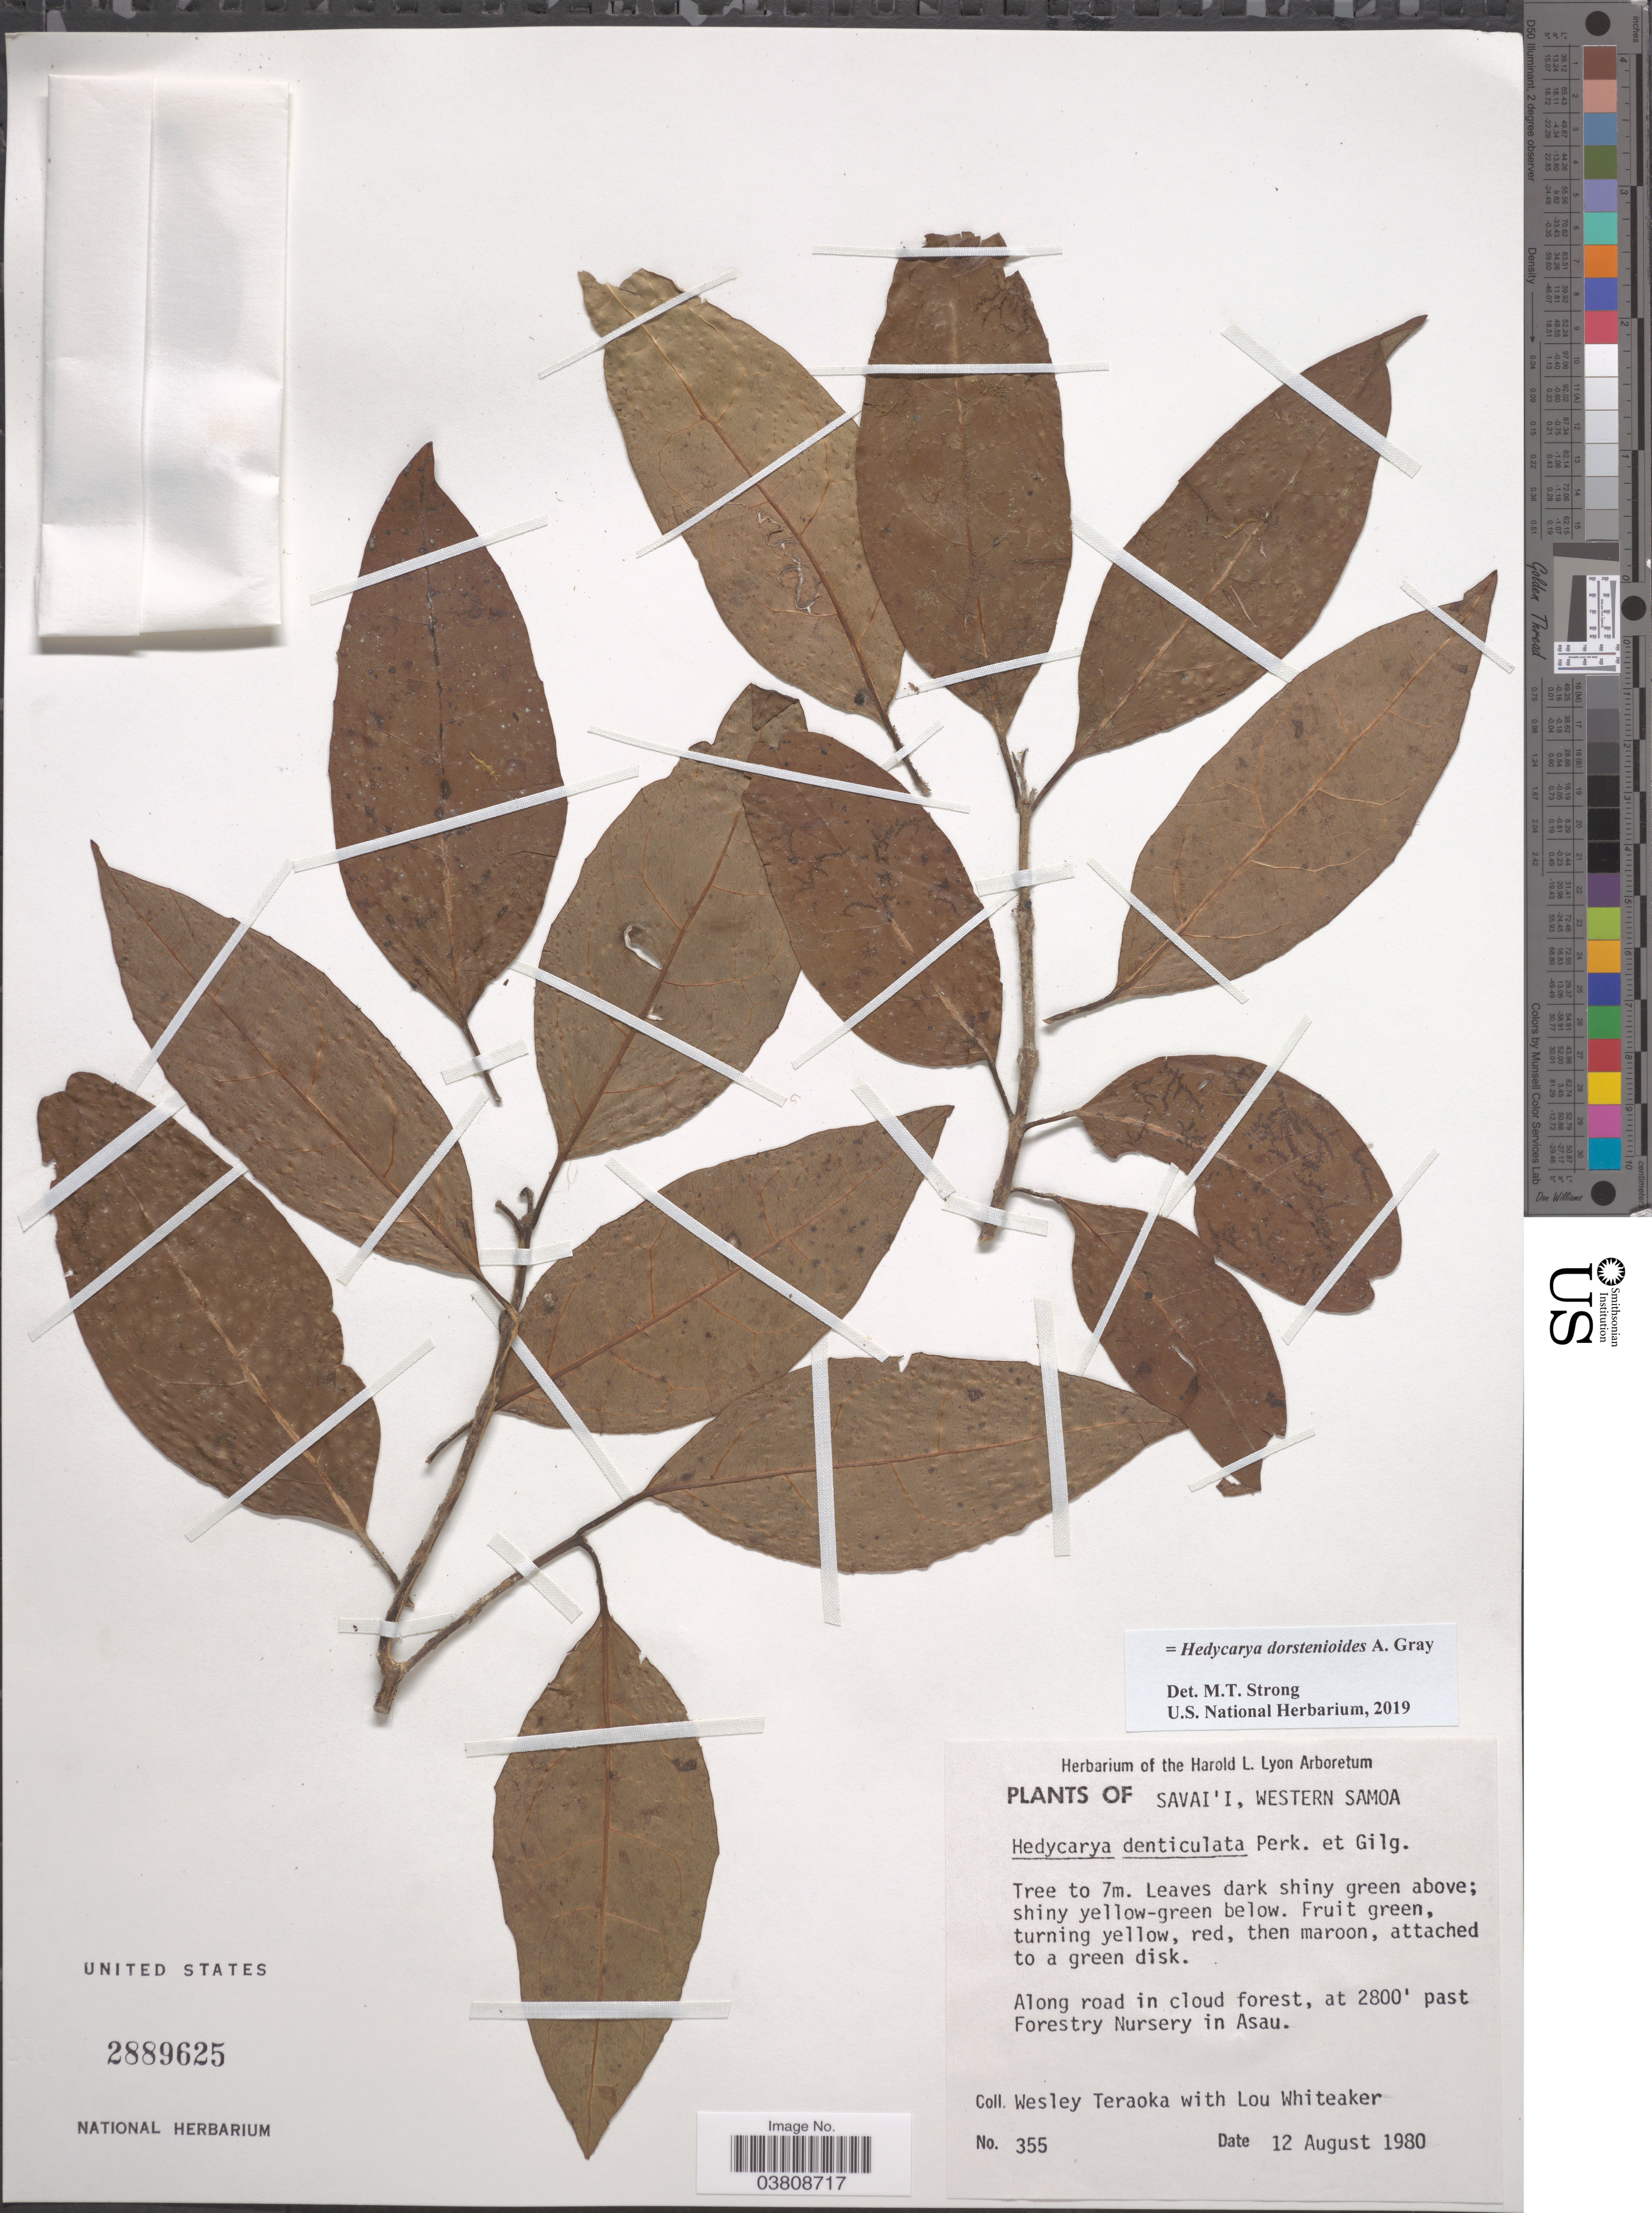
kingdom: Plantae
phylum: Tracheophyta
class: Magnoliopsida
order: Laurales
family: Monimiaceae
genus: Hedycarya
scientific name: Hedycarya dorstenioides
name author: A. Gray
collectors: W. Teraoka & L. Whiteaker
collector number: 355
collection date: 1980-08-12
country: Samoa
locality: Savai'i. Along road in cloud forest, past Forestry Nursery in Asau.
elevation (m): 853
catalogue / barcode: US 2889625